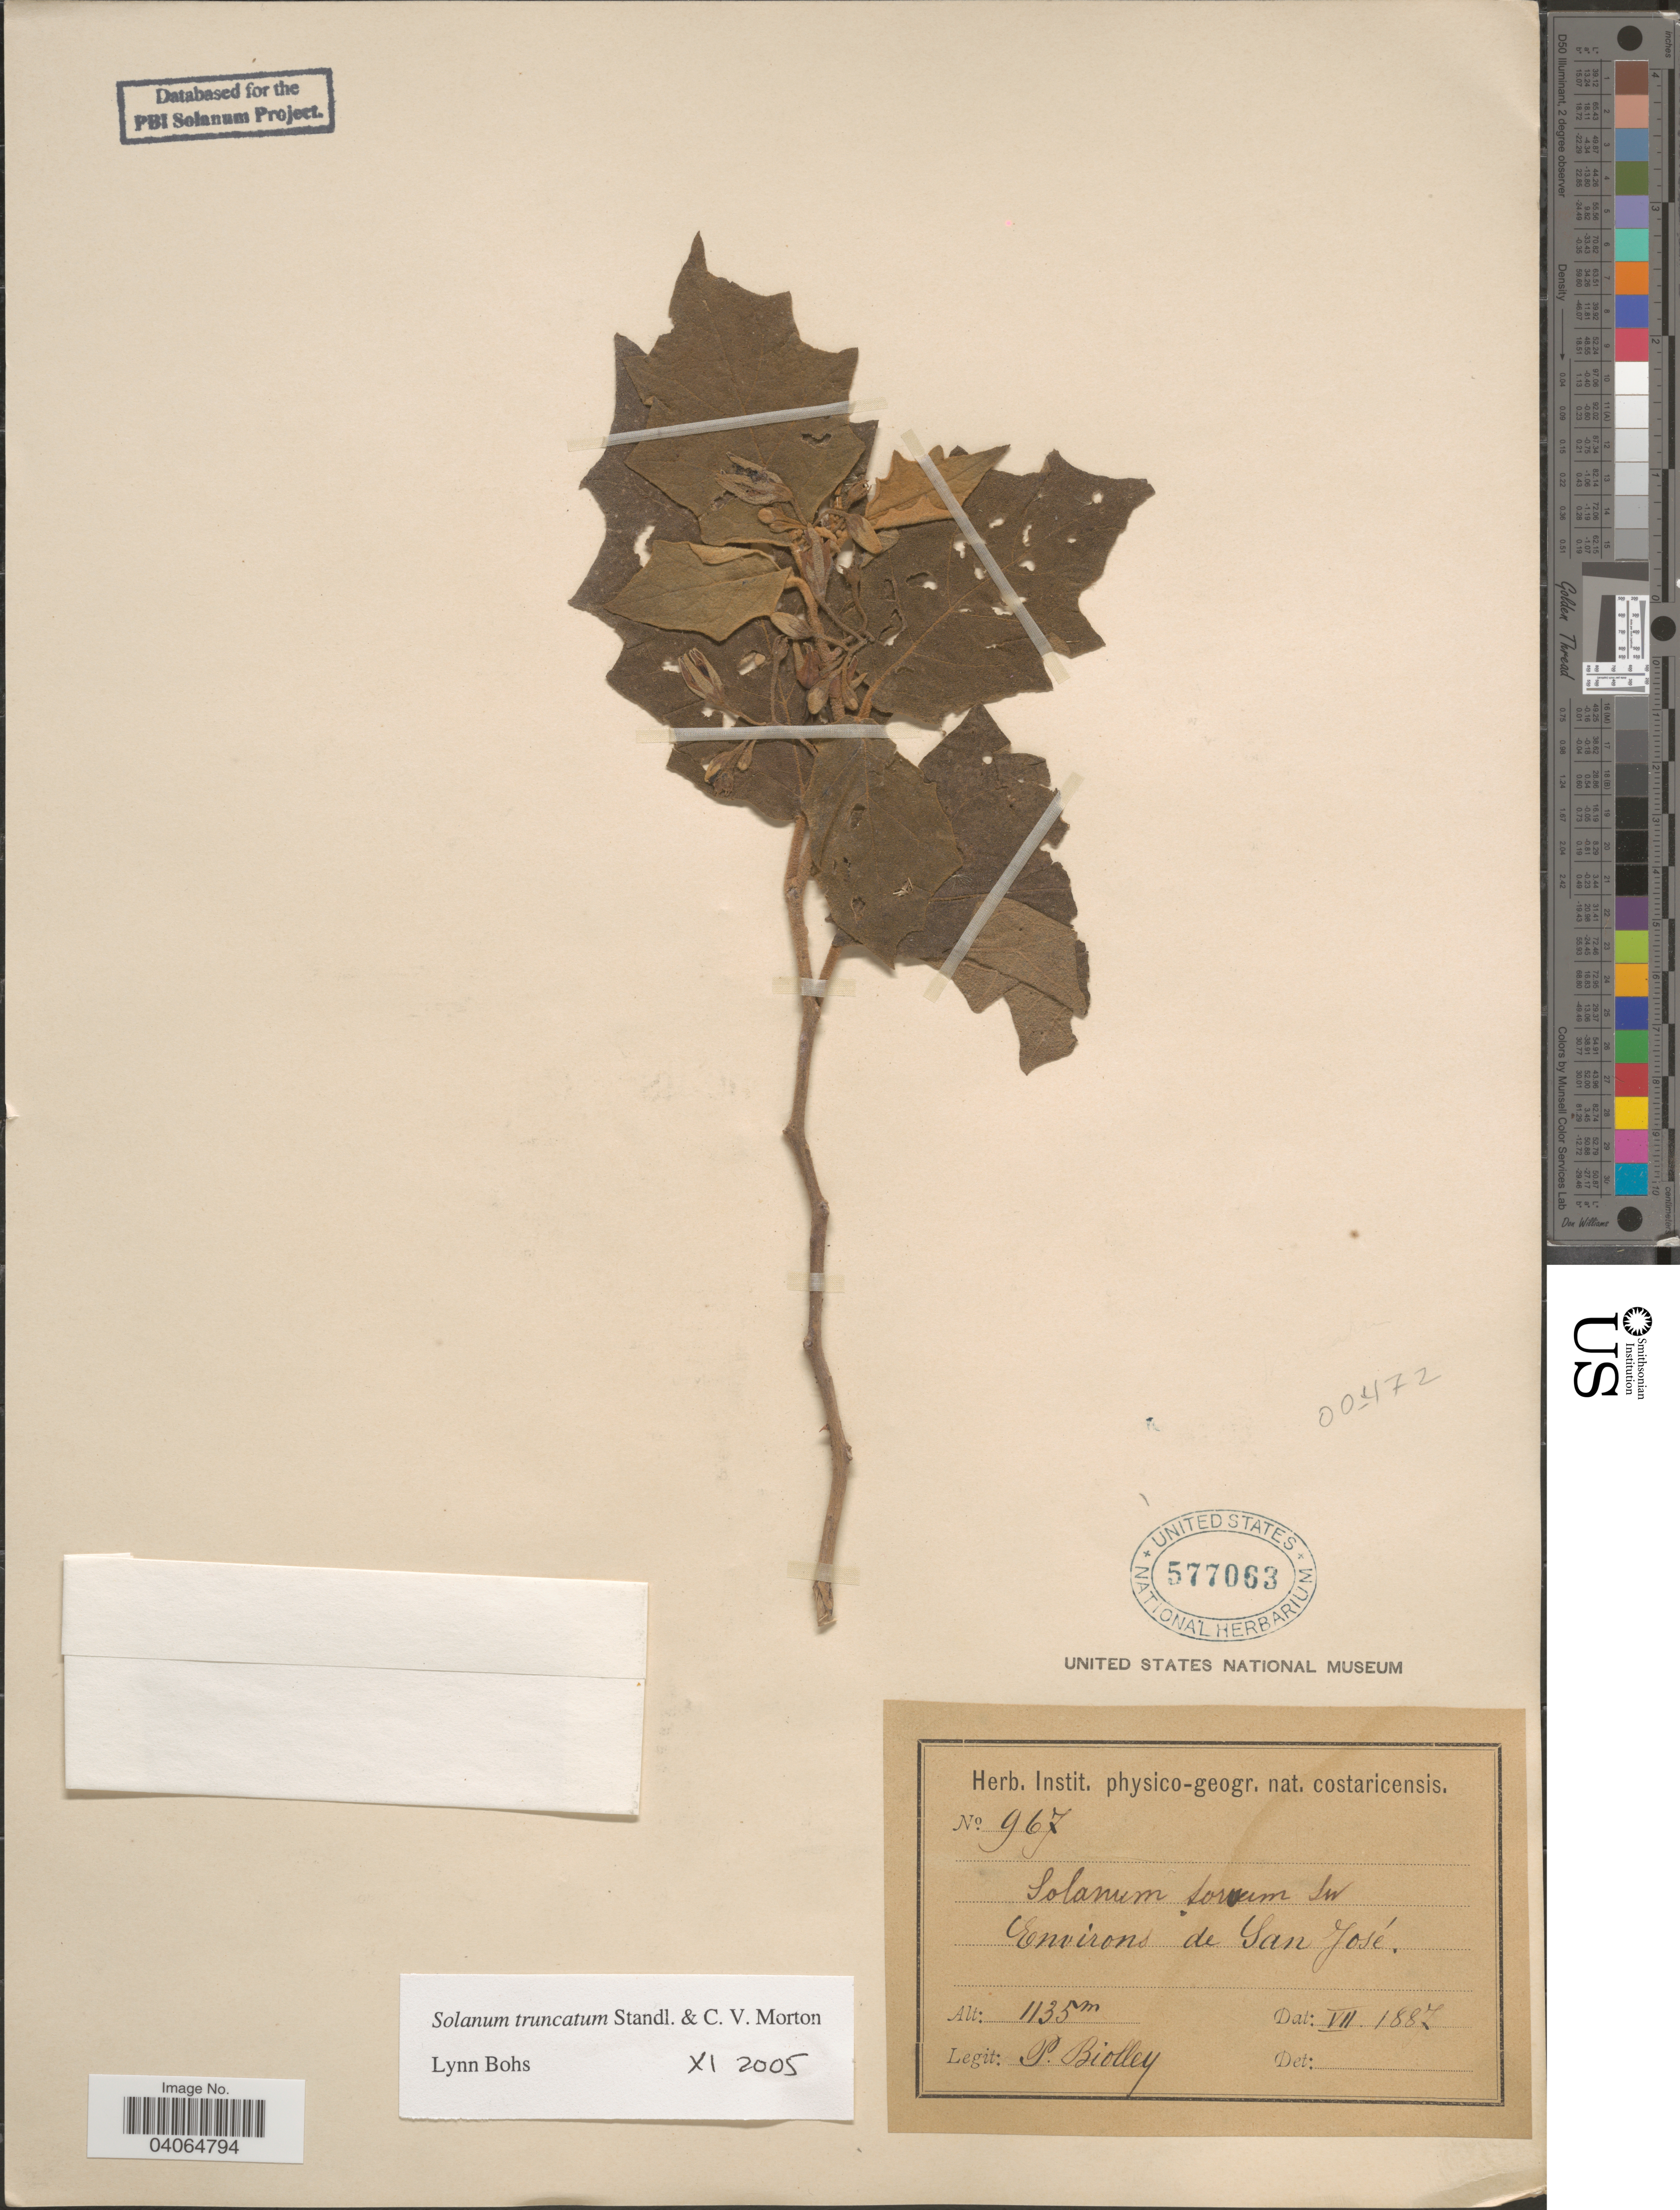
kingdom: Plantae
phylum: Tracheophyta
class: Magnoliopsida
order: Solanales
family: Solanaceae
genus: Solanum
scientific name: Solanum truncatum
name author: Standl. & C.V. Morton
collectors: P. Biolley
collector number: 967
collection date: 1887-07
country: Costa Rica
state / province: San José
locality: Environs de San José.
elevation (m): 1135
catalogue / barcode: US 577063